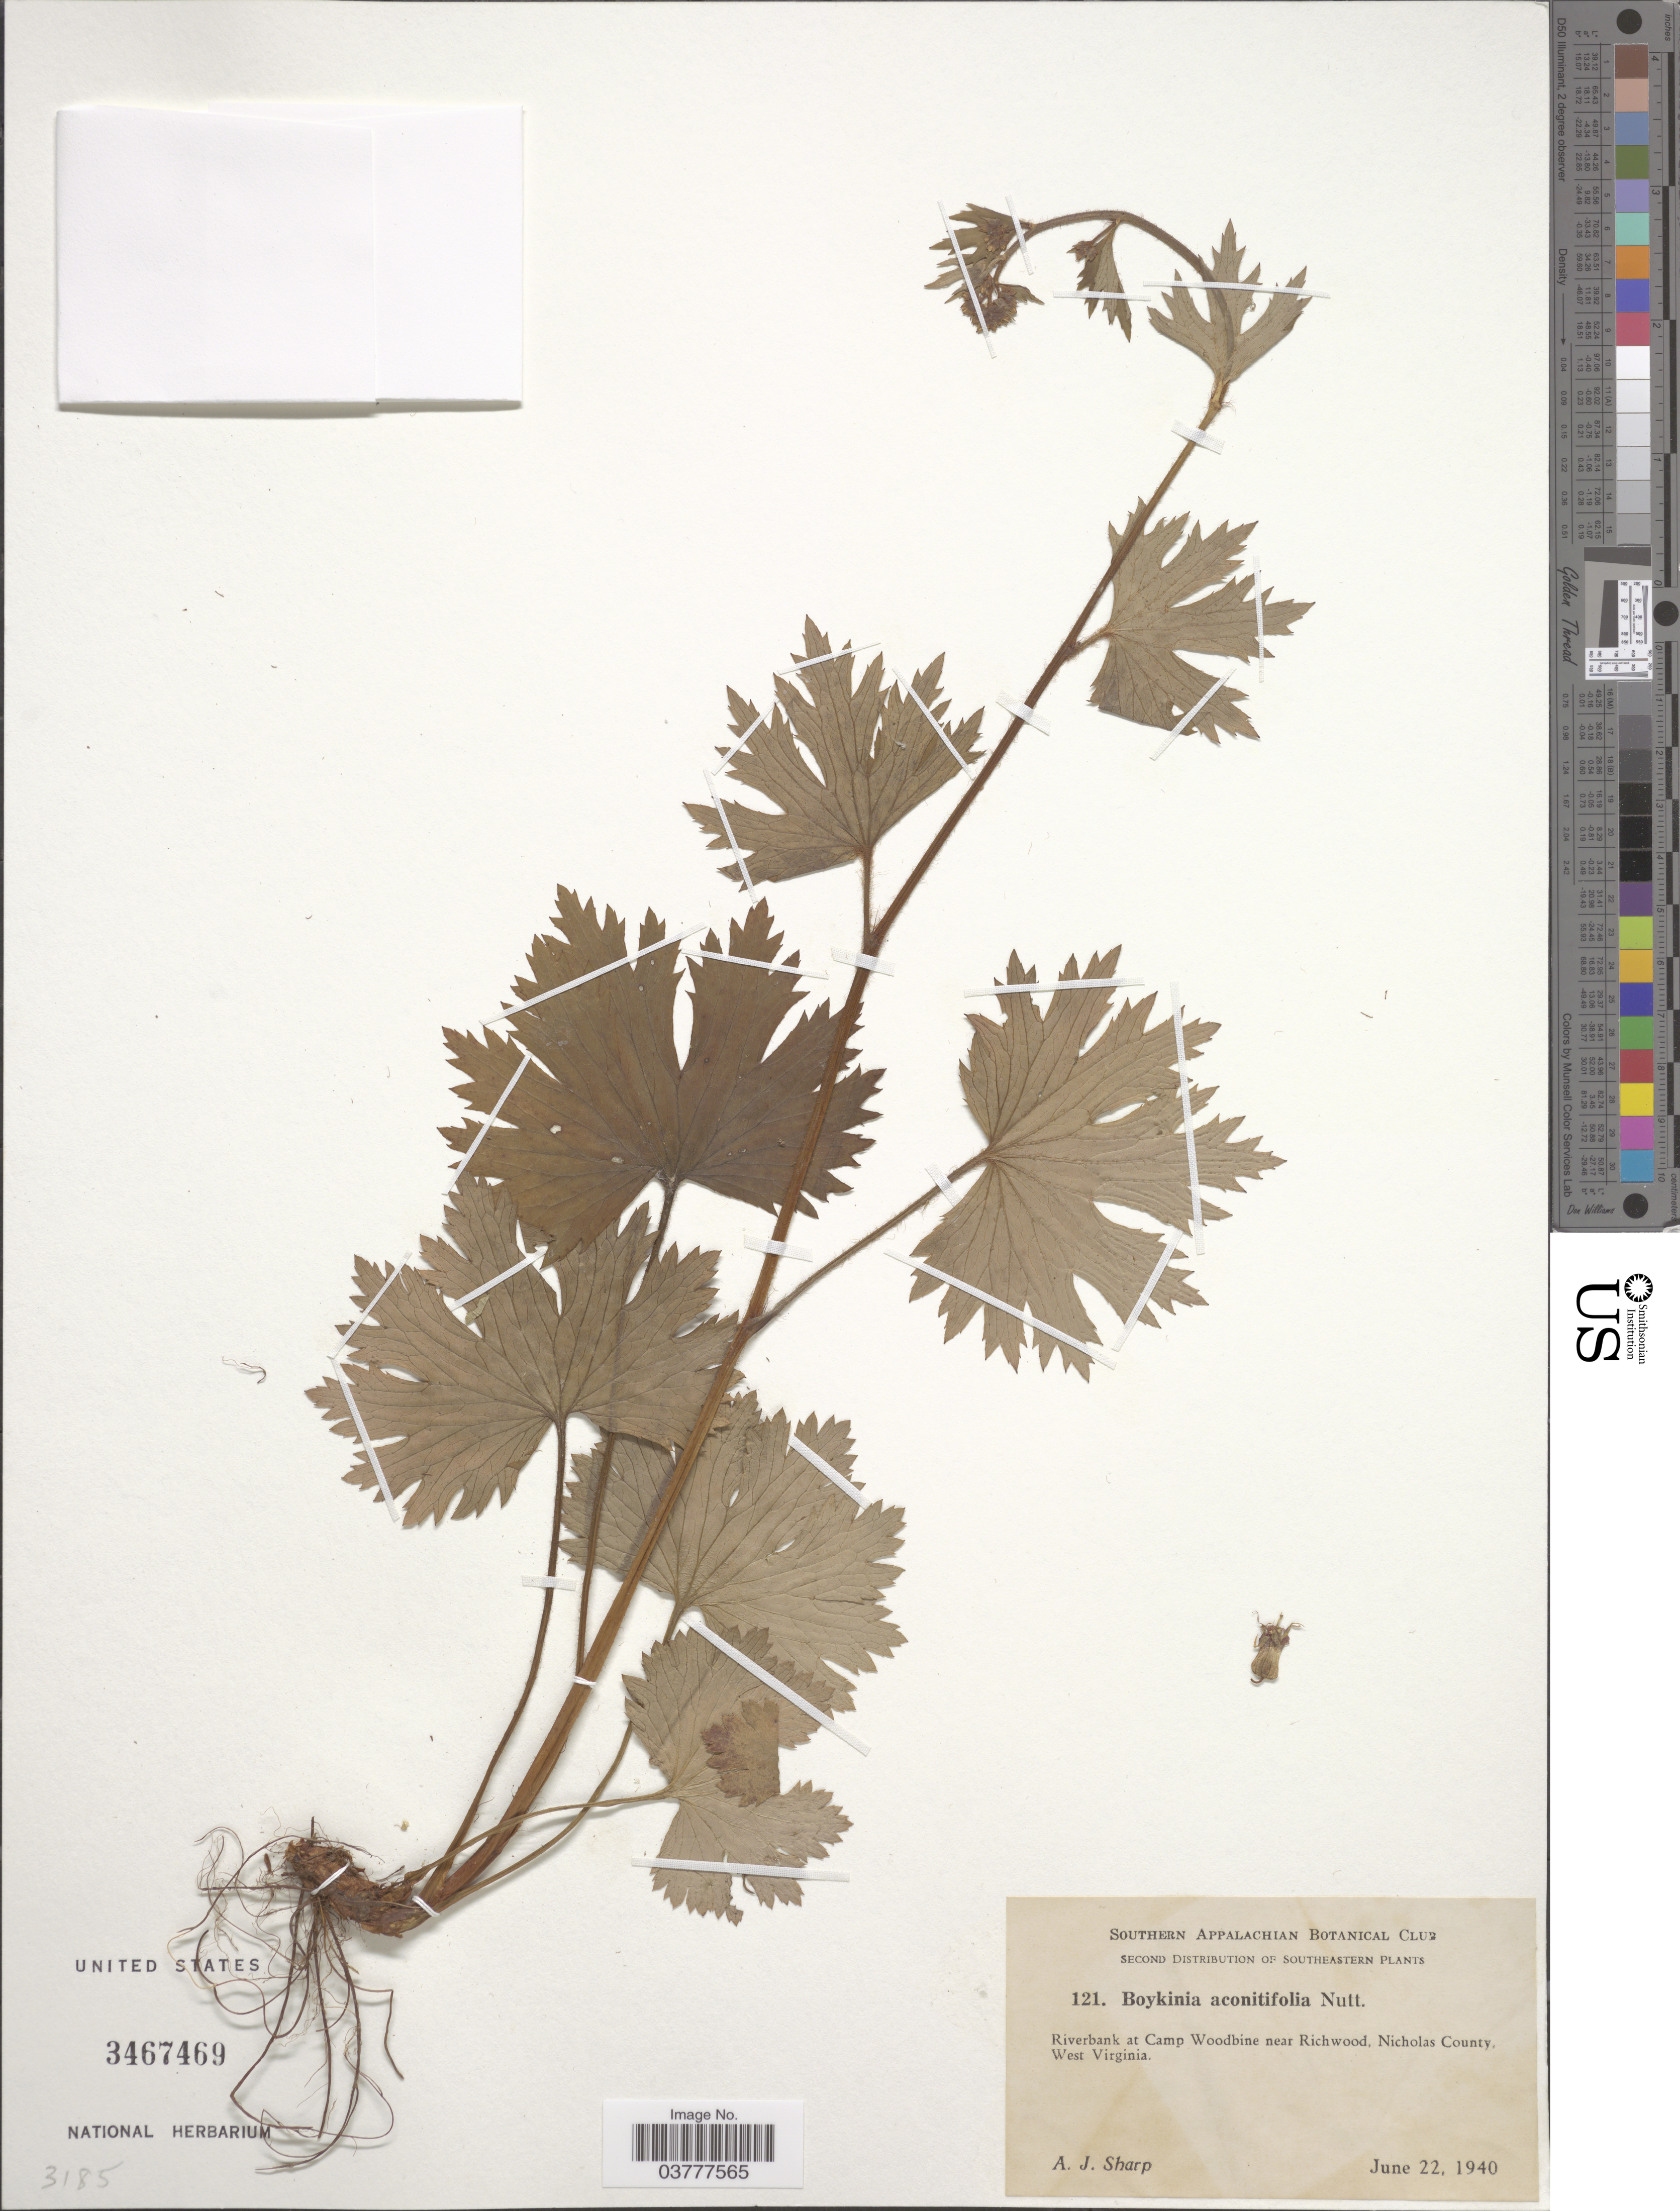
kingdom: Plantae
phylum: Tracheophyta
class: Magnoliopsida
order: Saxifragales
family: Saxifragaceae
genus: Boykinia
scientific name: Boykinia aconitifolia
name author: Nutt.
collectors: A. J. Sharp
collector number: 121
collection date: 1940-06-22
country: United States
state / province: West Virginia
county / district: Nicholas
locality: Southeastern. Riverbank at Camp Woodbine near Richwood, Nicholas County.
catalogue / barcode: US 3467469